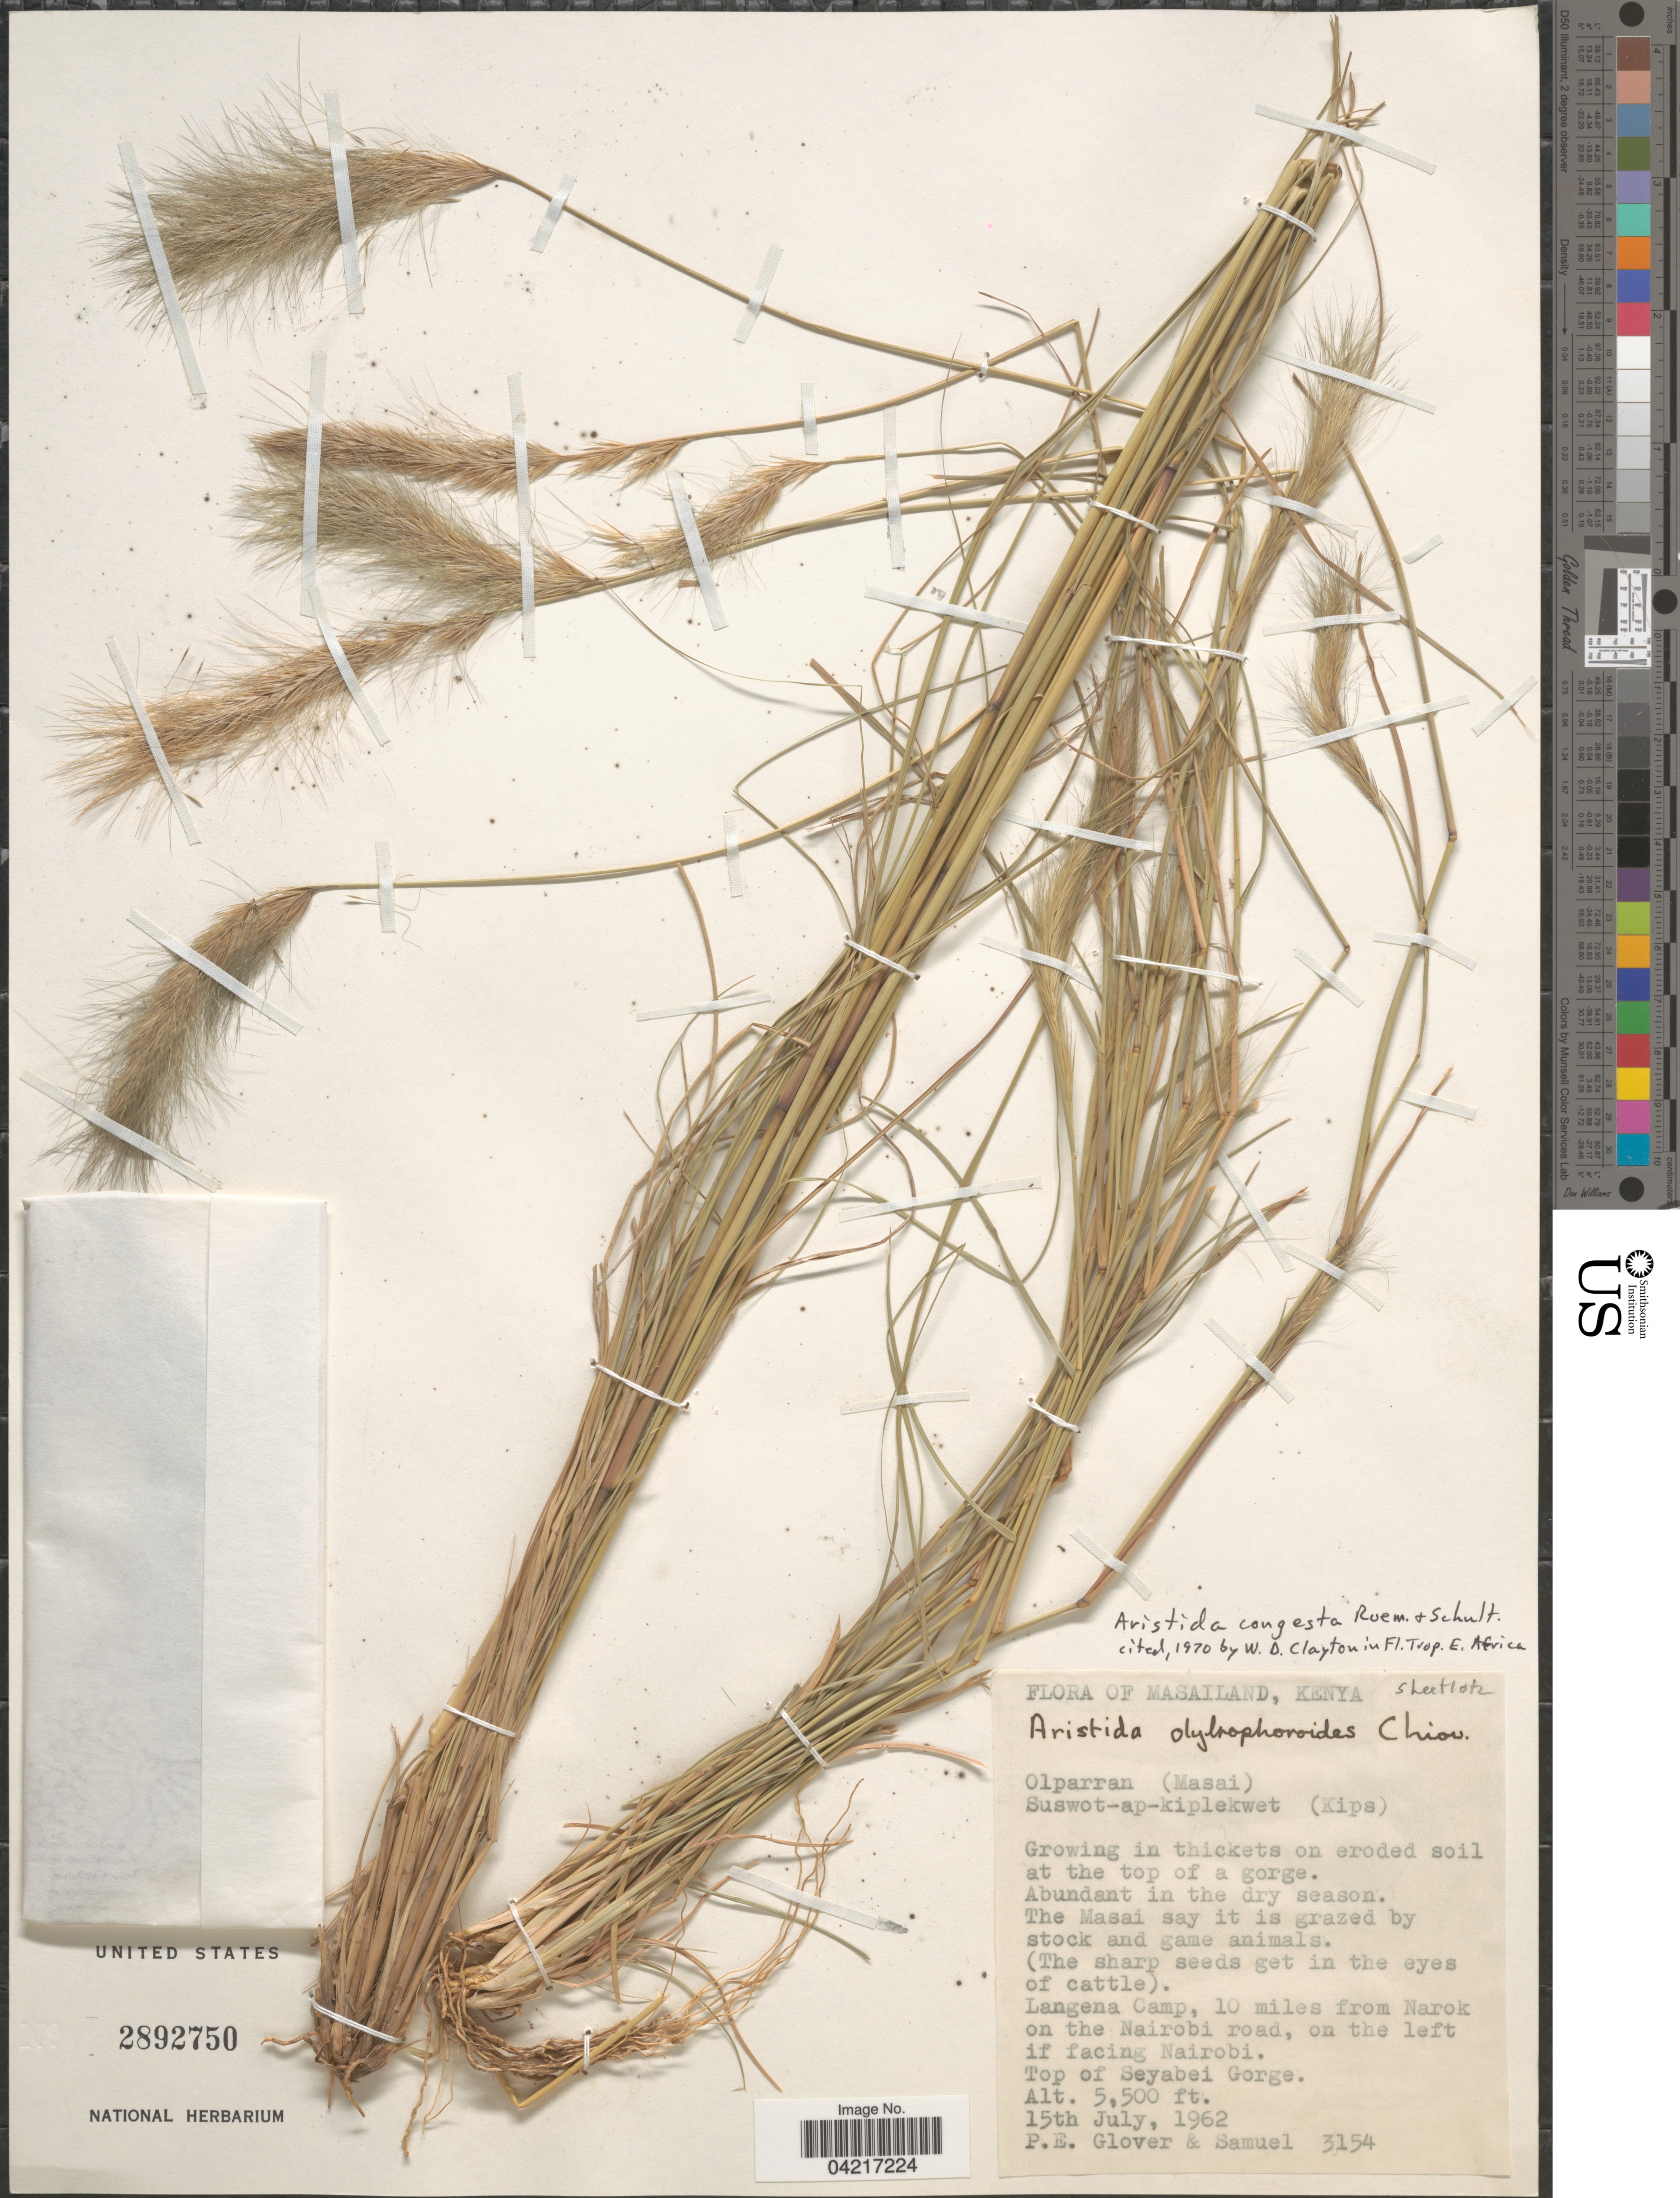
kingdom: Plantae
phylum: Tracheophyta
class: Liliopsida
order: Poales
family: Poaceae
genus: Aristida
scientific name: Aristida congesta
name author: Roem. & Schult.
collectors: P. Glover & -. Samuel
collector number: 3154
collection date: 1962-07-15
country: Kenya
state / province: Narok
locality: Masailand. In thickets on eroded soil at the top of a gorge. Abundant in the dry season. The Masai say it is grazed by stock and game animals. Langena Camp, 10 miles from Narok to Nairobi road, on the left if facing Nairobi. Top of Seyabei Gorge.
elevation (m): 1676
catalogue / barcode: US 2892750